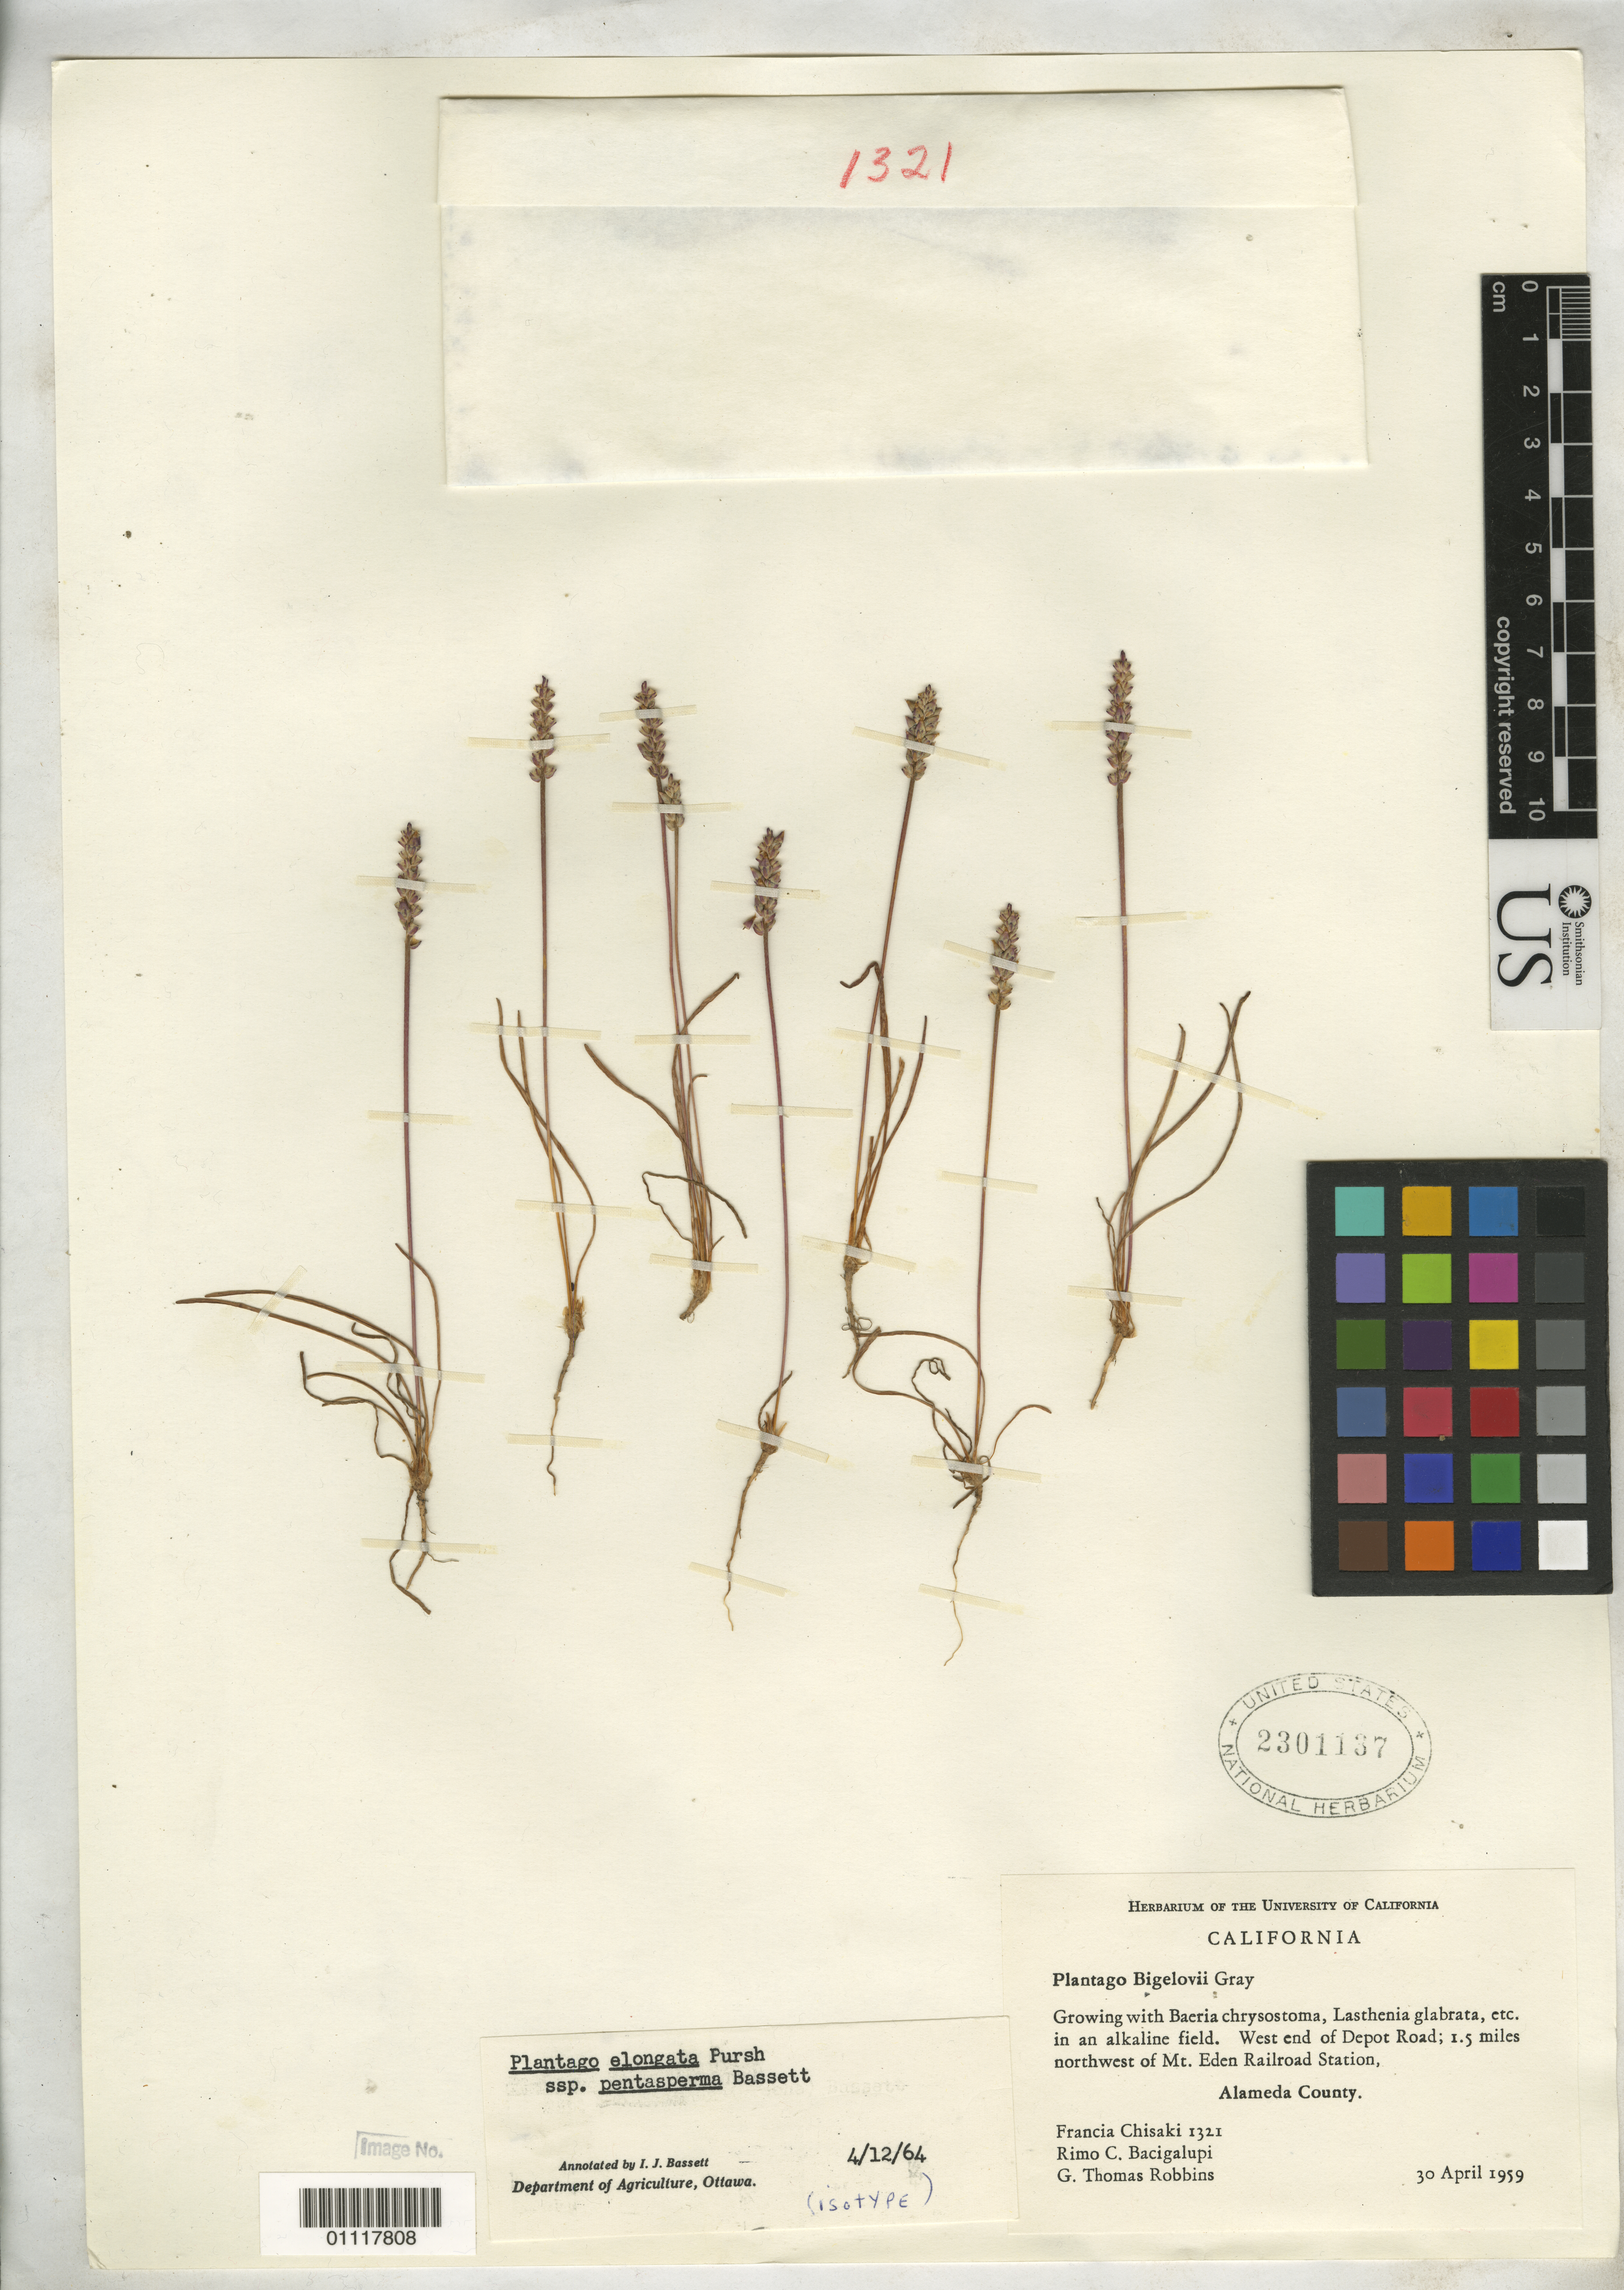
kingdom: Plantae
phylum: Tracheophyta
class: Magnoliopsida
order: Lamiales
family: Plantaginaceae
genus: Plantago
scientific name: Plantago elongata subsp. pentasperma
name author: Bassett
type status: Isotype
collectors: F. Chisaki, R. Bacigalupi & G. T. Robbins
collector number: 1321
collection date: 1959-04-30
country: United States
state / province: California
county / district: Alameda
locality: West end of Depot Road; 1.5 miles northwest of Mt. Eden Railroad station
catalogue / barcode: US 2301137